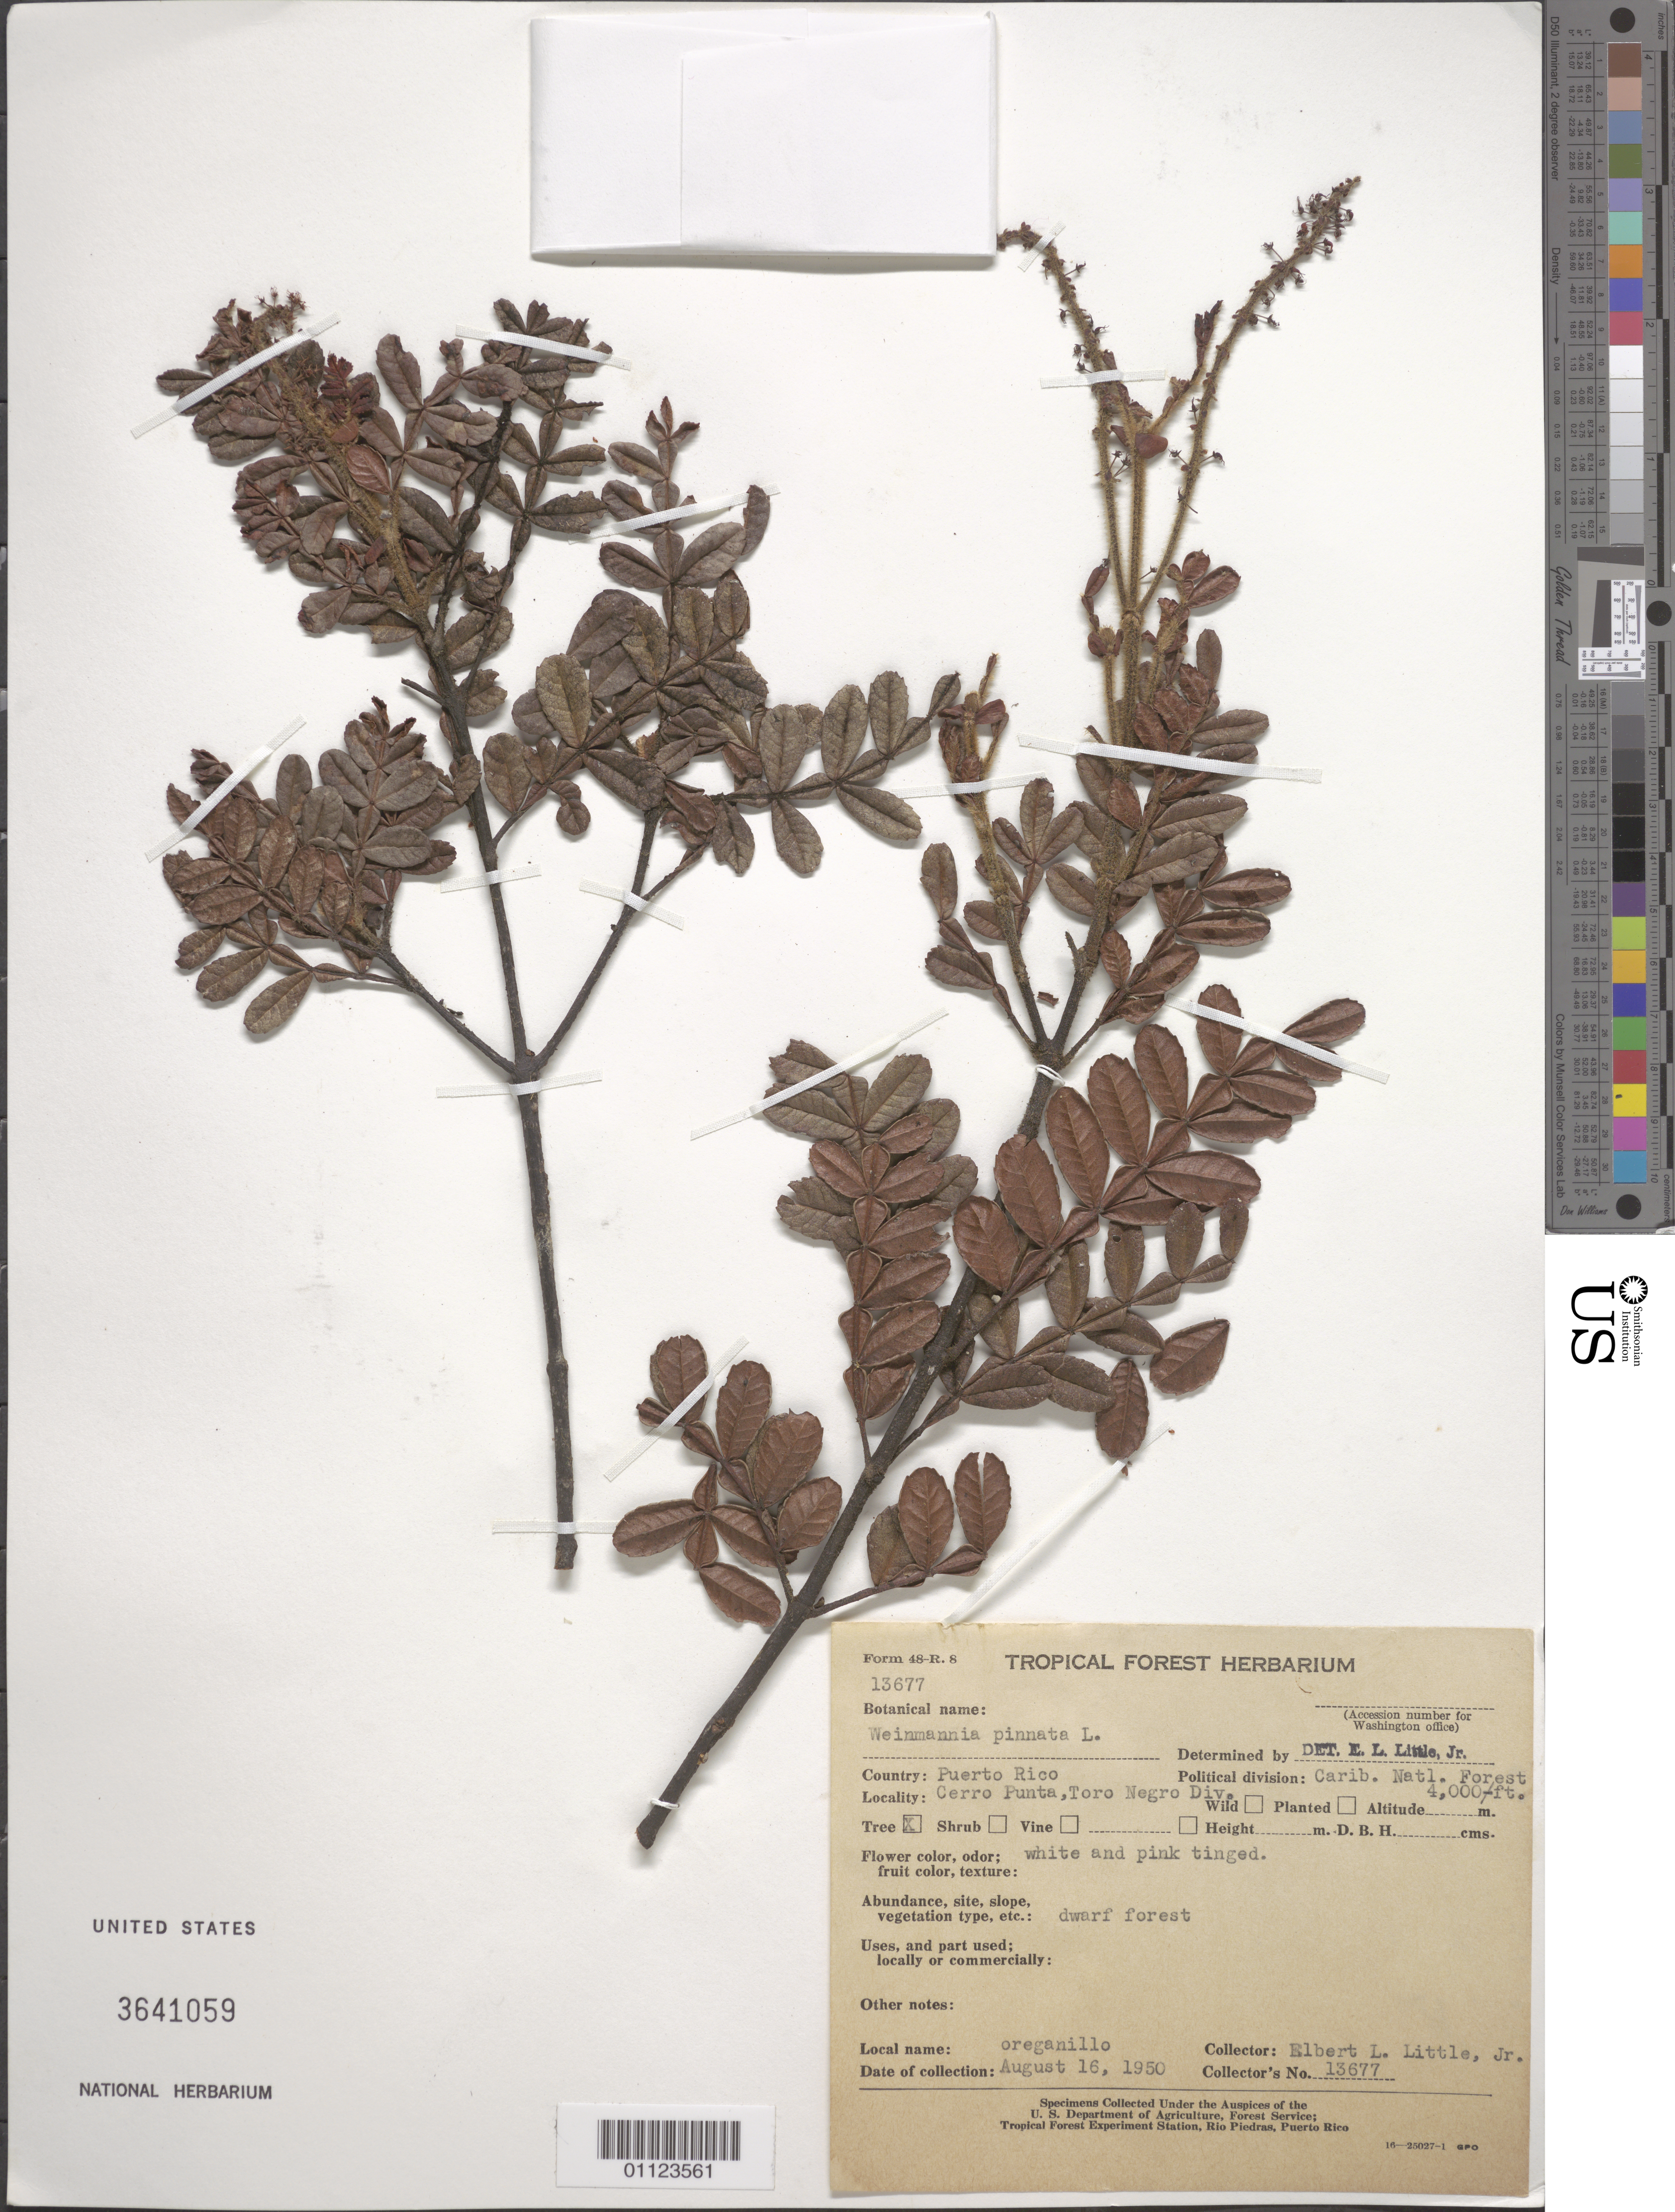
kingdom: Plantae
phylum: Tracheophyta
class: Magnoliopsida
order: Oxalidales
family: Cunoniaceae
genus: Weinmannia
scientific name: Weinmannia pinnata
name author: L.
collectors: E. L. Little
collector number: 13677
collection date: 1950-08-16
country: Puerto Rico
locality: Caribbean Nat'l. Forest, Toro Negro Division, Cerro Punta.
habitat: Dwarf forest.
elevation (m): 1219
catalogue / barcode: US 3641059